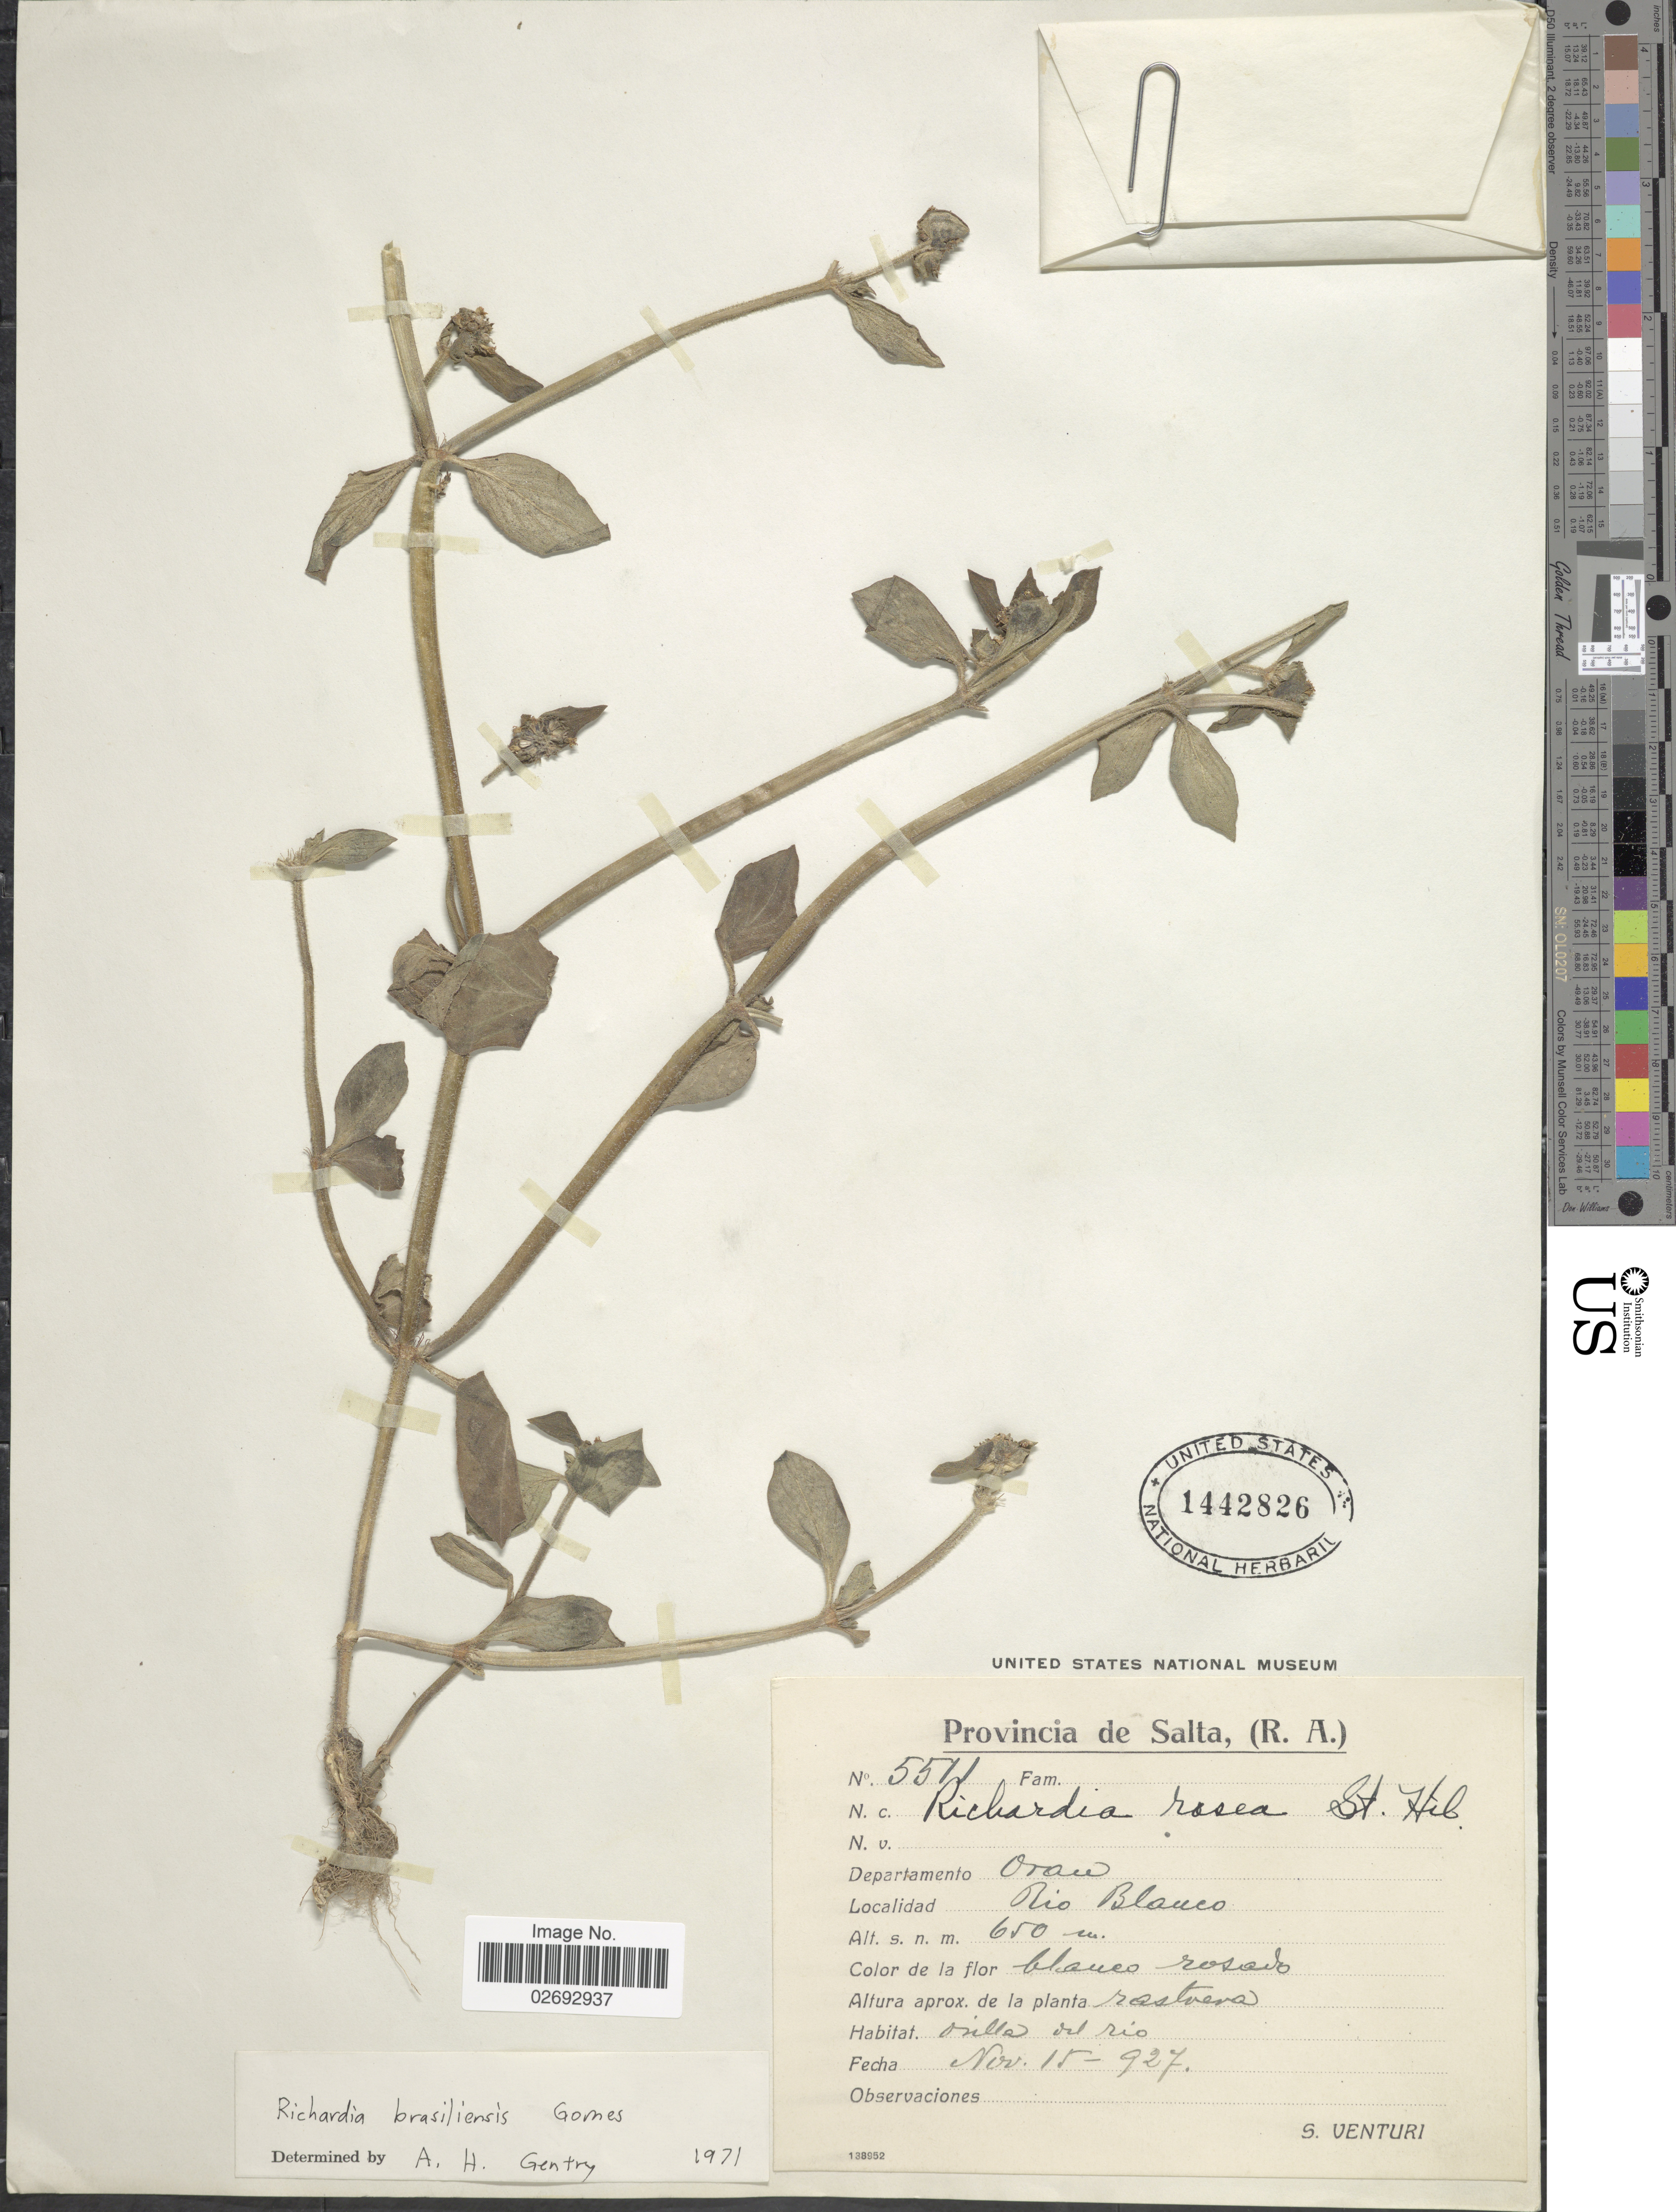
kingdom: Plantae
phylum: Tracheophyta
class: Magnoliopsida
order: Gentianales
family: Rubiaceae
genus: Richardia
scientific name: Richardia brasiliensis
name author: Gomes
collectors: S. Venturi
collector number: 5511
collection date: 1927-11-15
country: Argentina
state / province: Salta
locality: Departamento Oran. Rio Blanco.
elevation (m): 650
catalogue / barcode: US 1442826